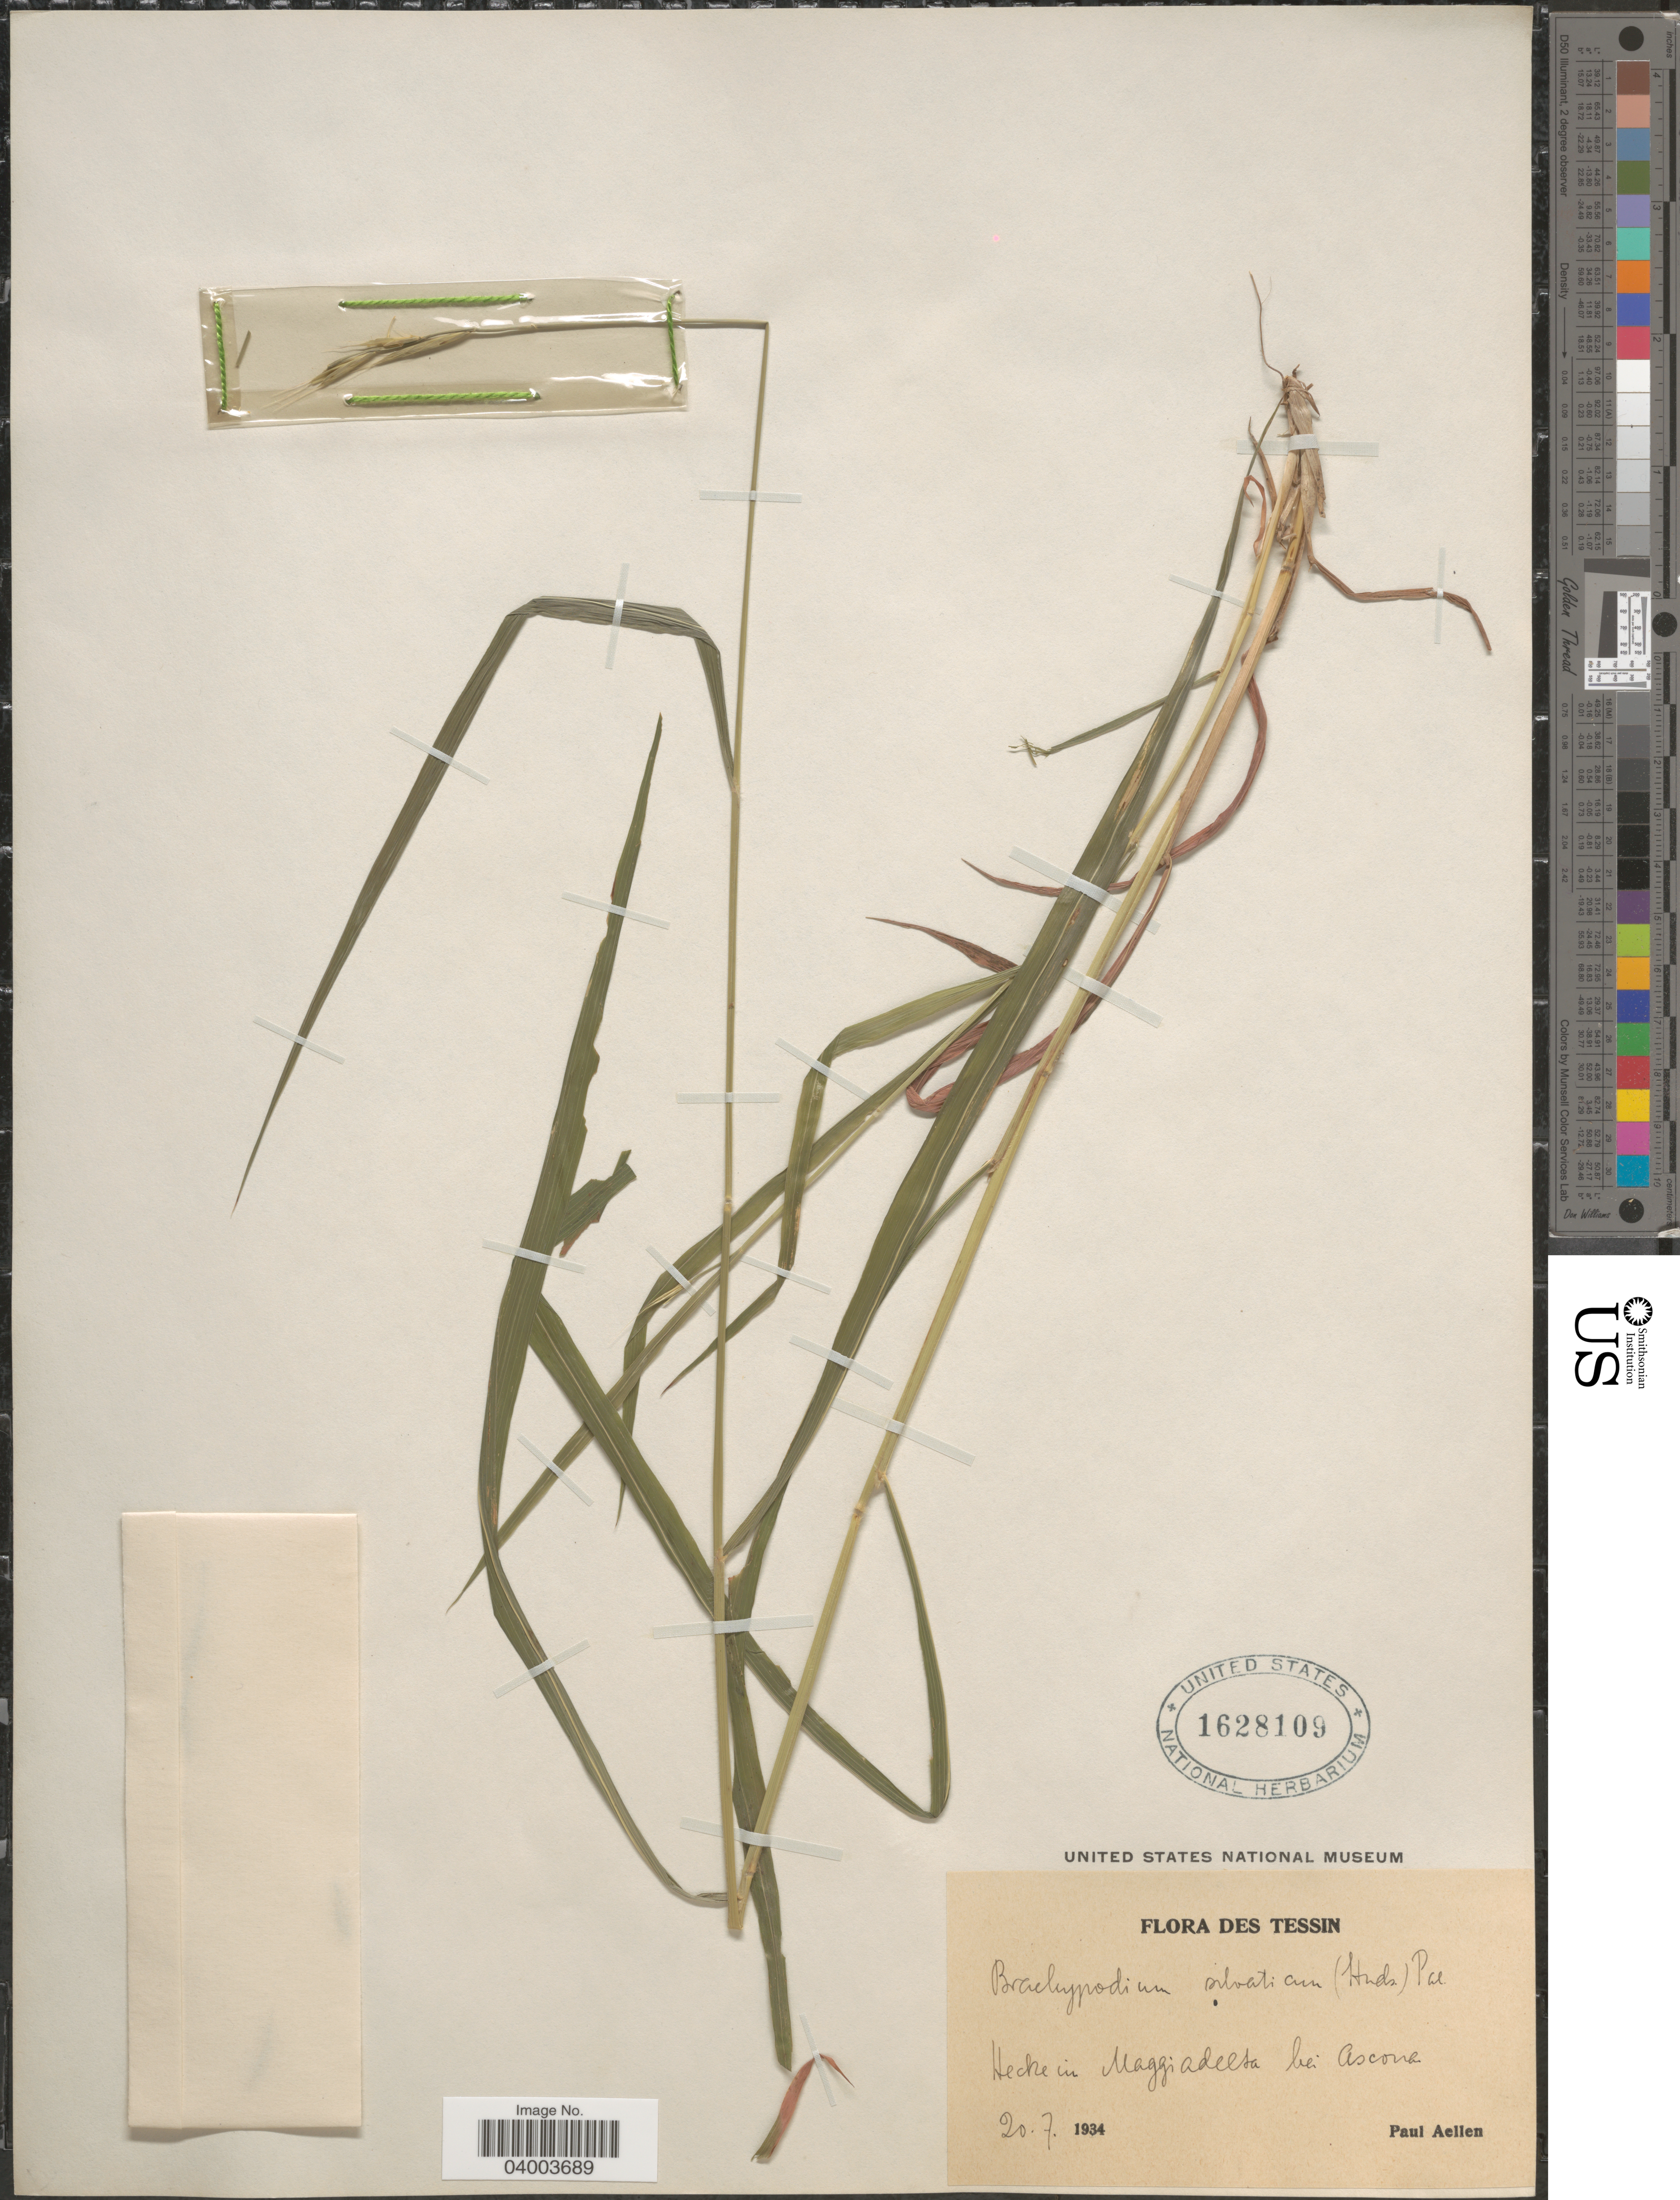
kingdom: Plantae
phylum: Tracheophyta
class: Liliopsida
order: Poales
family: Poaceae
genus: Brachypodium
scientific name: Brachypodium sylvaticum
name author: (Huds.) P. Beauv.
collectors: P. Aellen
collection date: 1934-07-20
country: Switzerland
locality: Tessin. Hecke in Maggiadelta bei Ascona.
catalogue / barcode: US 1628109